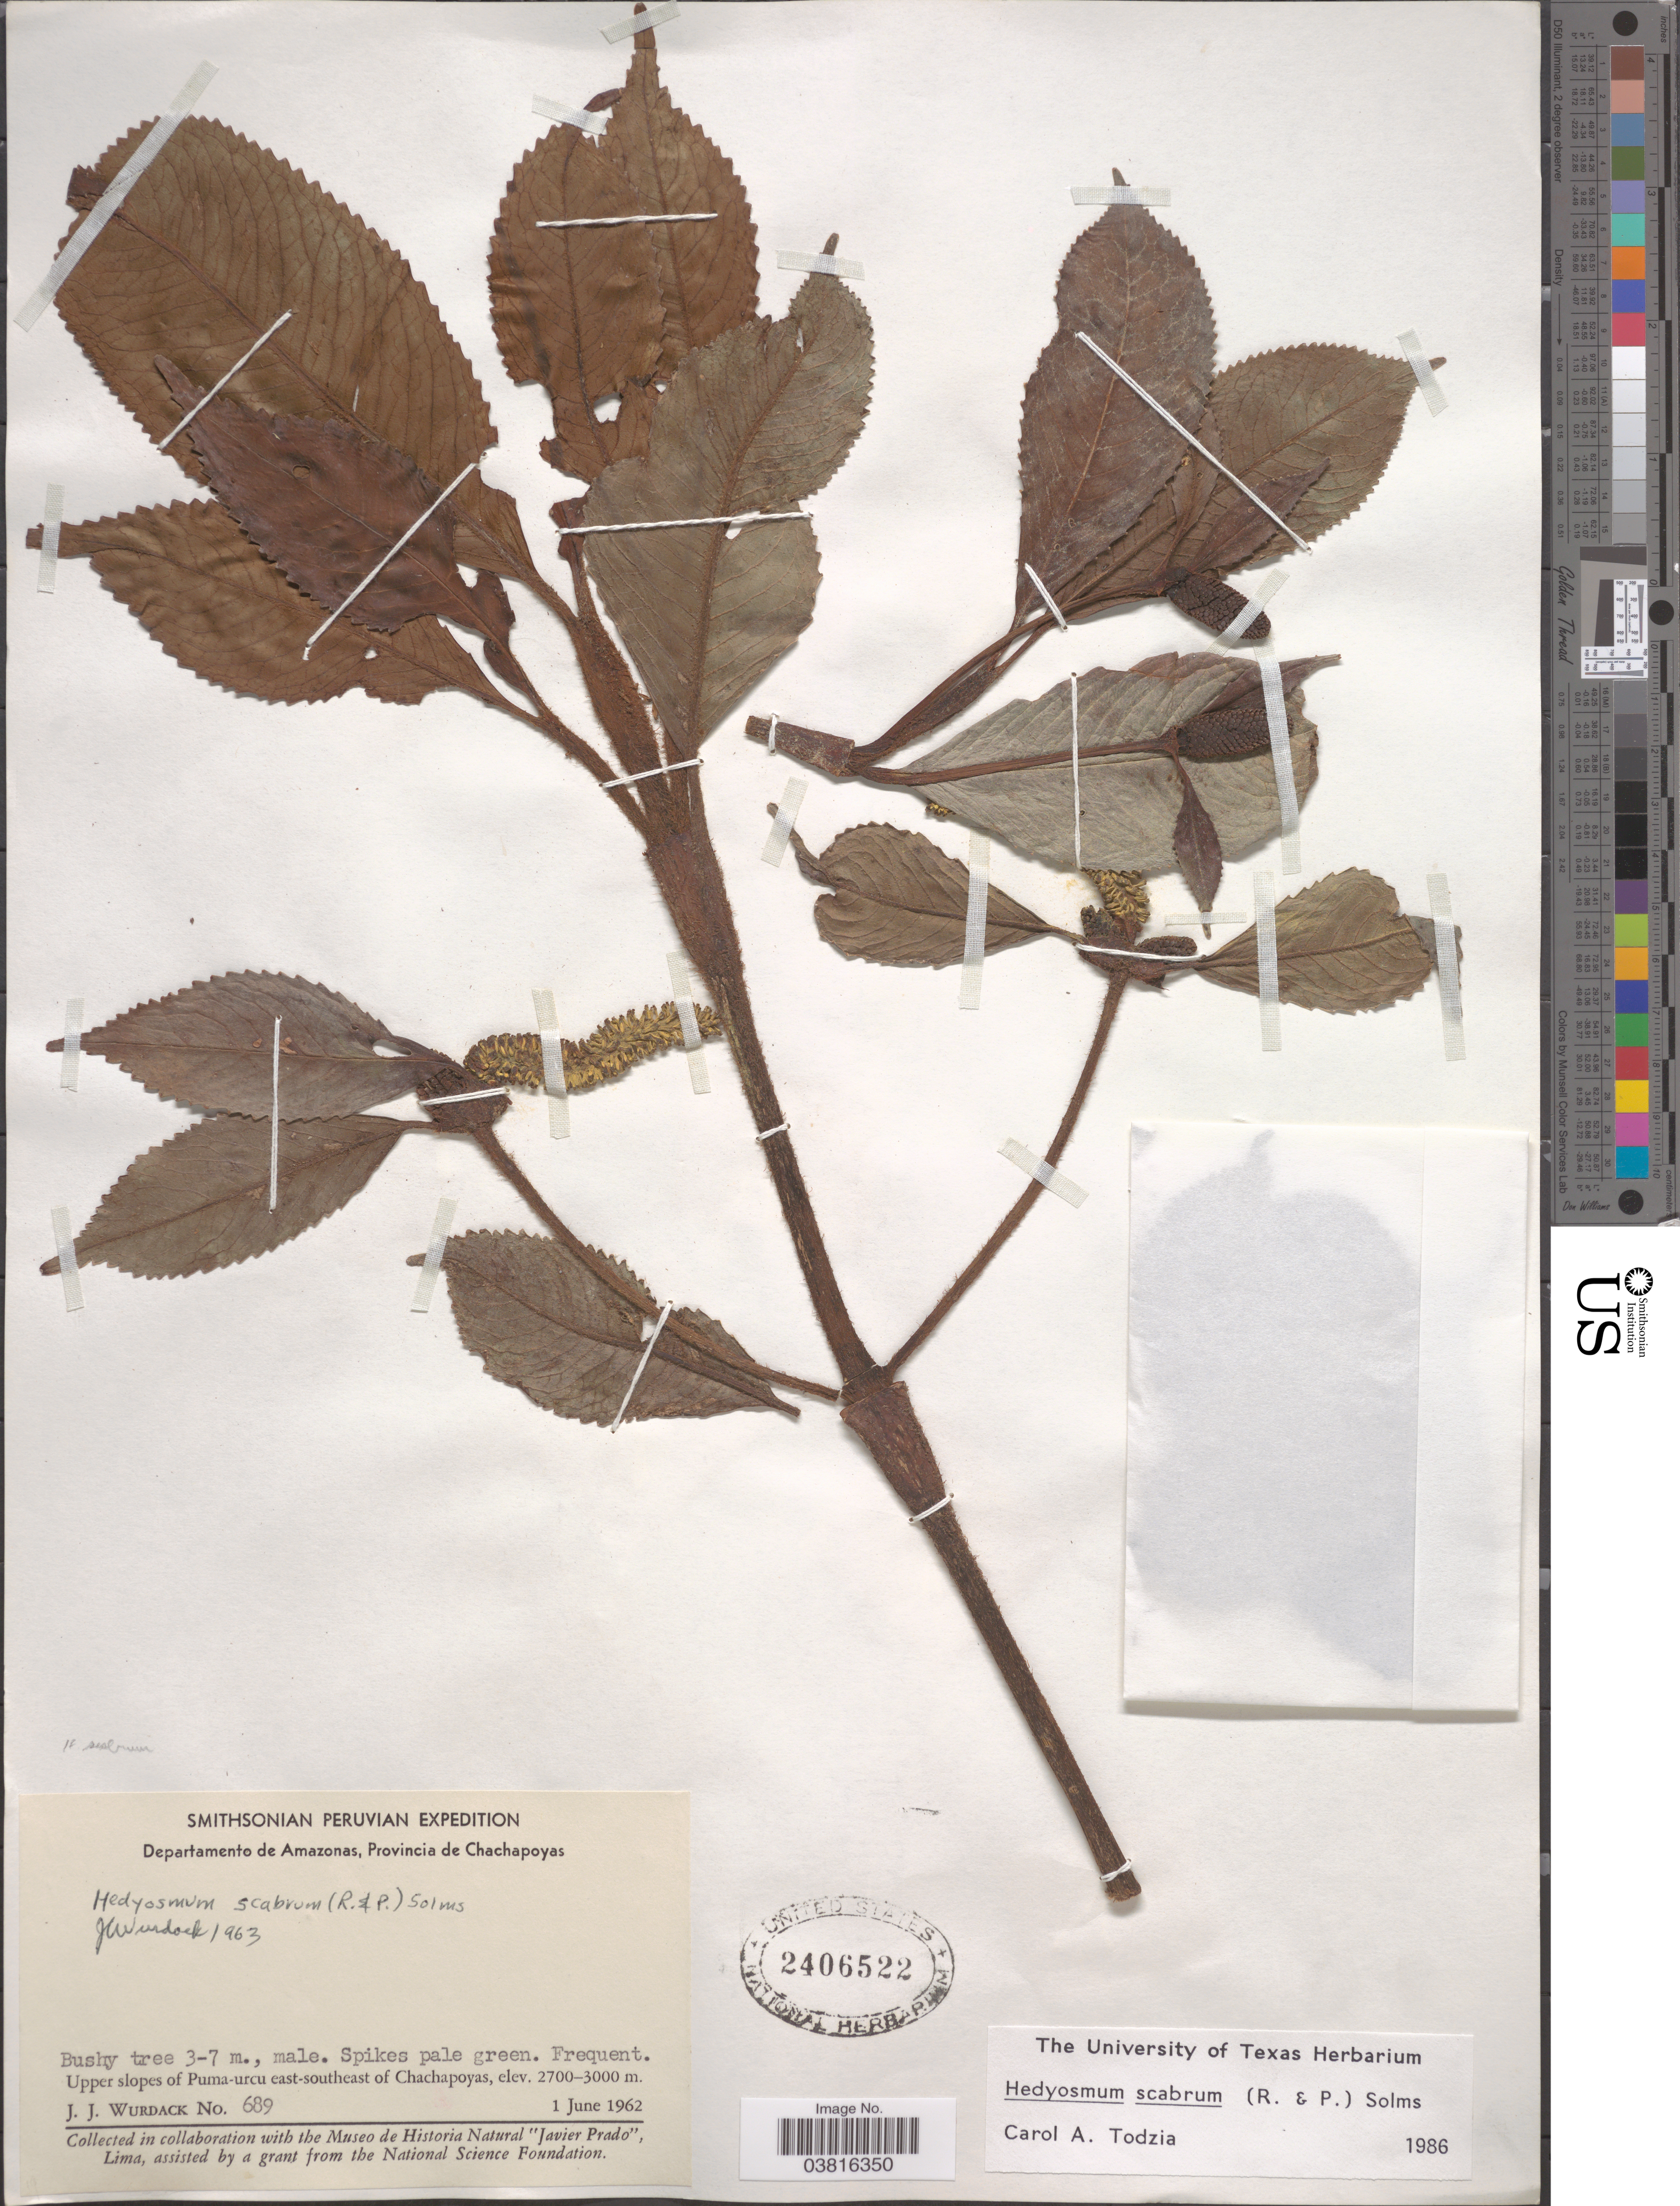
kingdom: Plantae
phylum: Tracheophyta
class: Magnoliopsida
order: Chloranthales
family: Chloranthaceae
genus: Hedyosmum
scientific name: Hedyosmum scabrum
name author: Solms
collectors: J. J. Wurdack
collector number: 689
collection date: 1962-06-01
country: Peru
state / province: Amazonas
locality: Departamento de Amazonas, Provincia de Chachapoyas. Upper slopes of Puma-urcu east-southeast of Chachapoyas.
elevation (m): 2700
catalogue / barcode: US 2406522